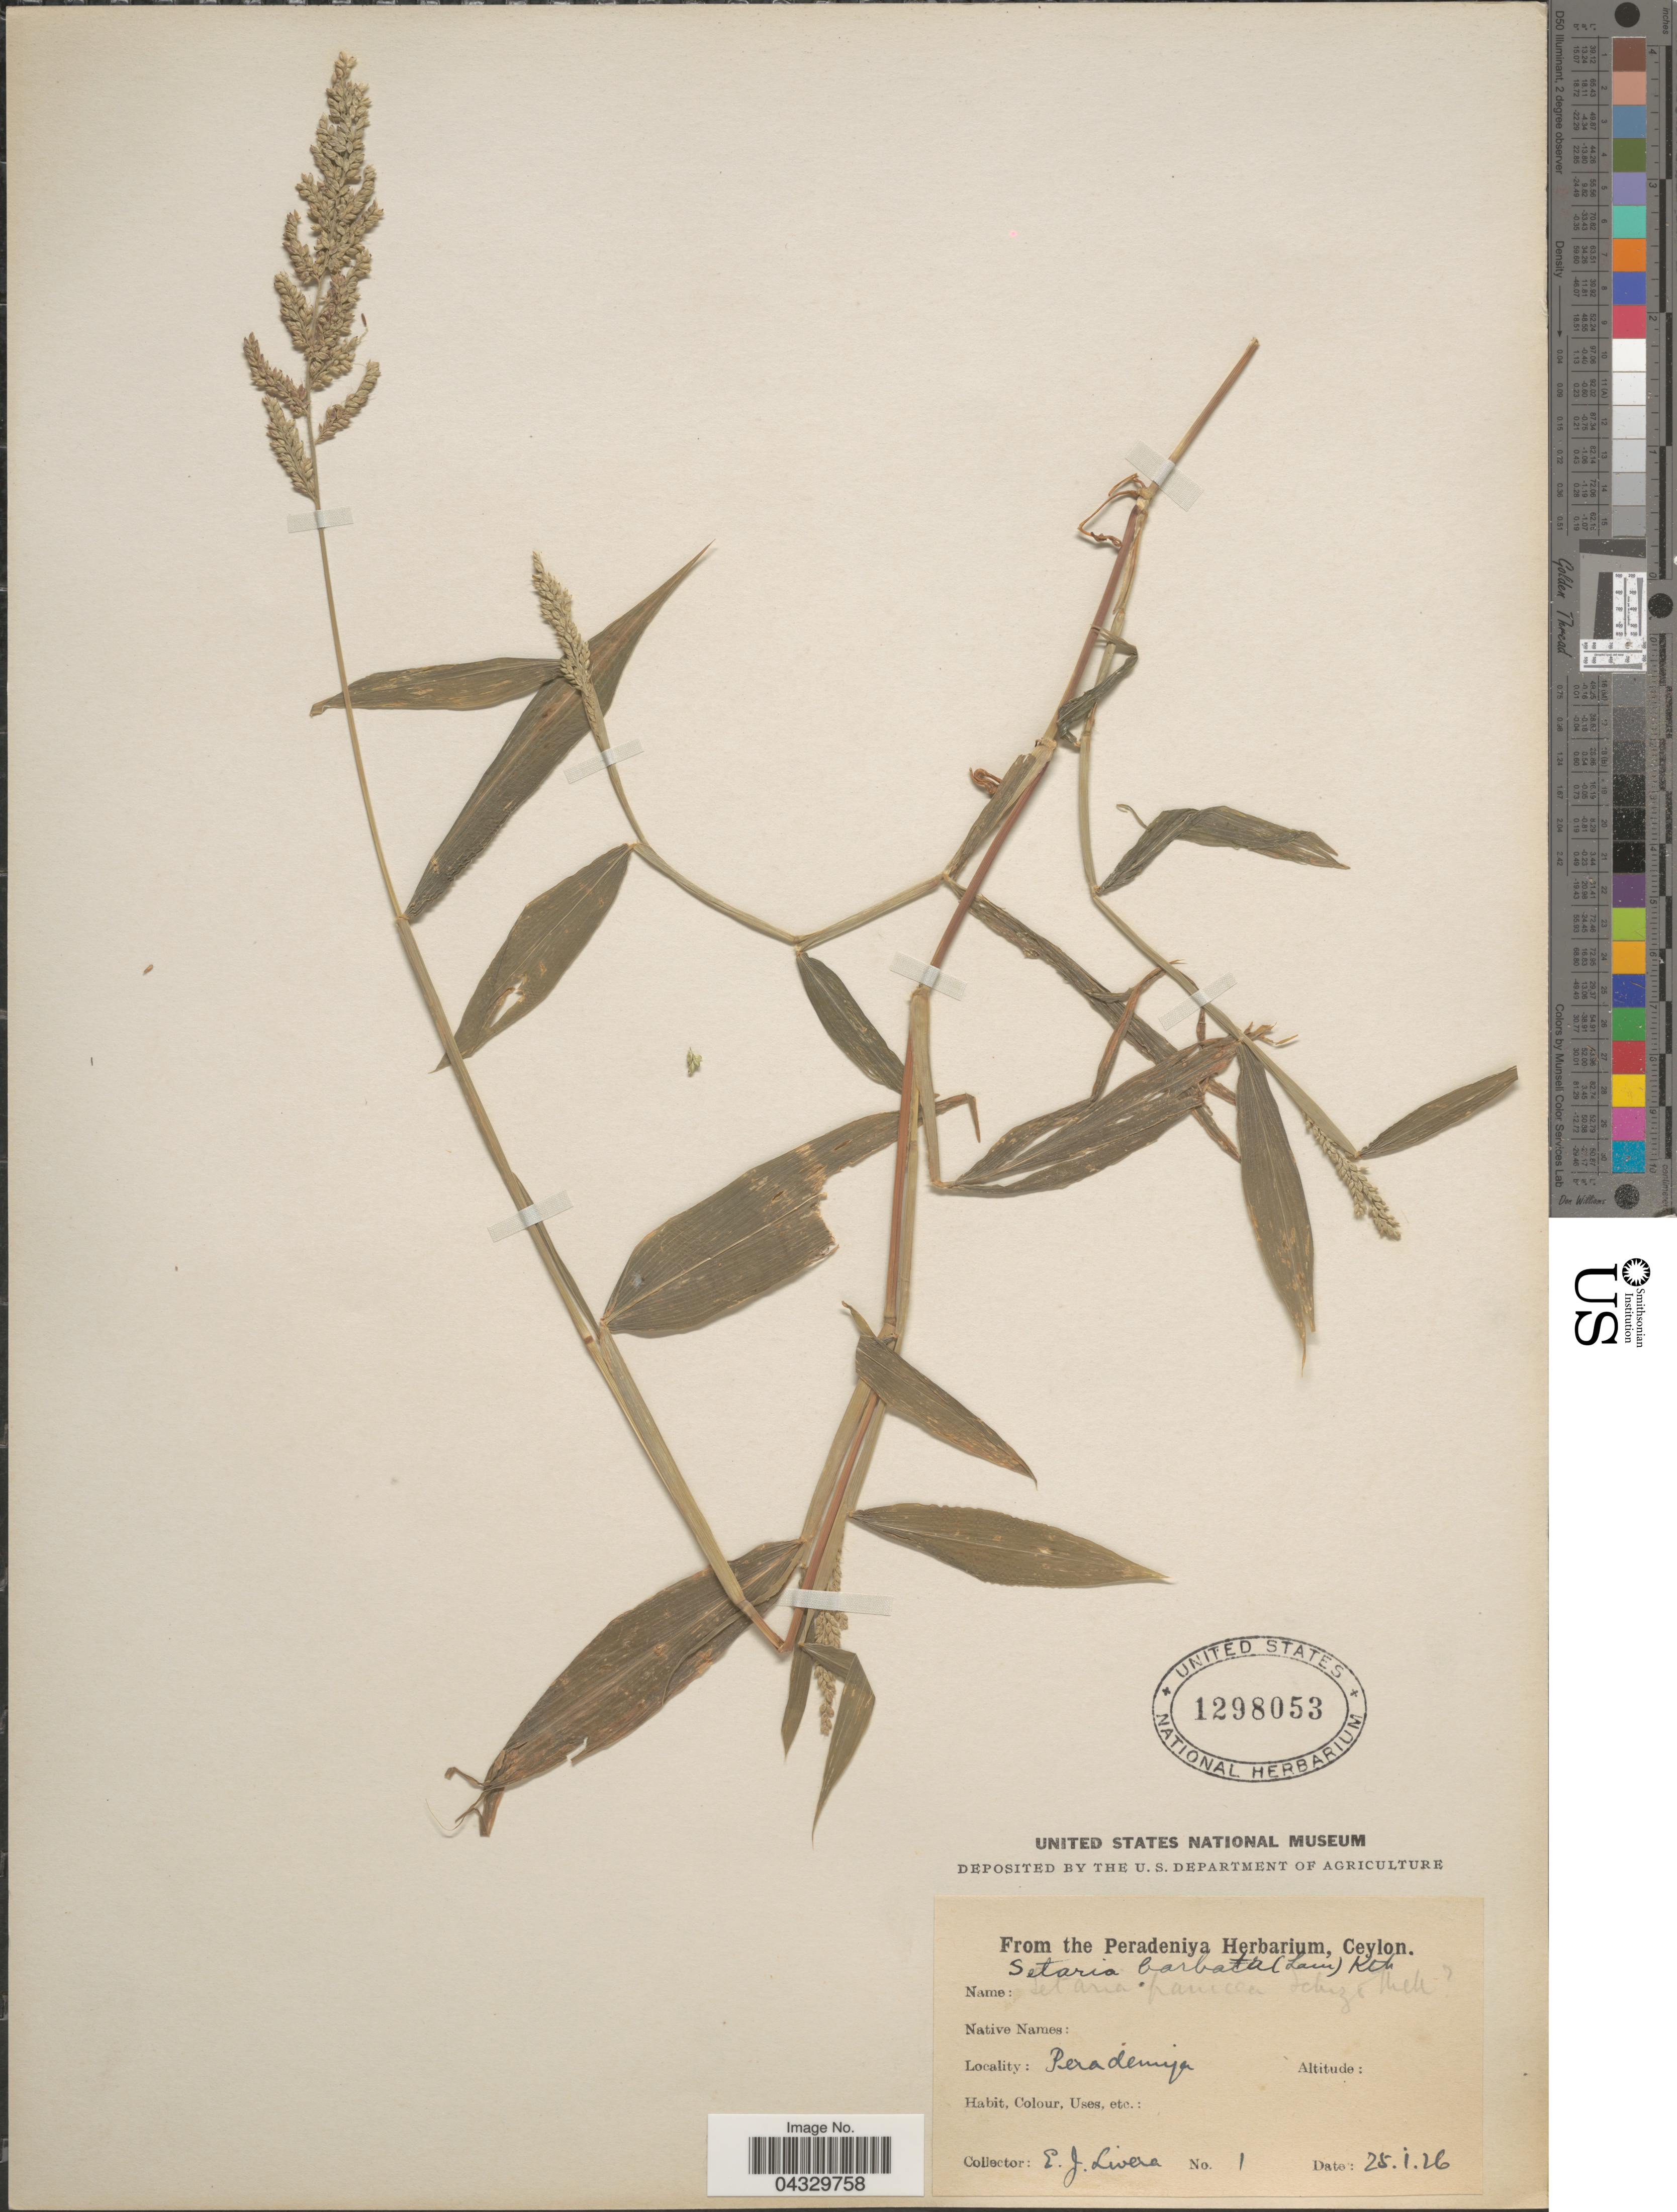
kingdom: Plantae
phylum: Tracheophyta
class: Liliopsida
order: Poales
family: Poaceae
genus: Setaria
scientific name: Setaria barbata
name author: (Lam.) Kunth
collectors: E. Livera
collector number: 1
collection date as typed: Transcribed d/m/y: 25/1/26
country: Sri Lanka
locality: Peradeniya.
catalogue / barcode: US 1298053